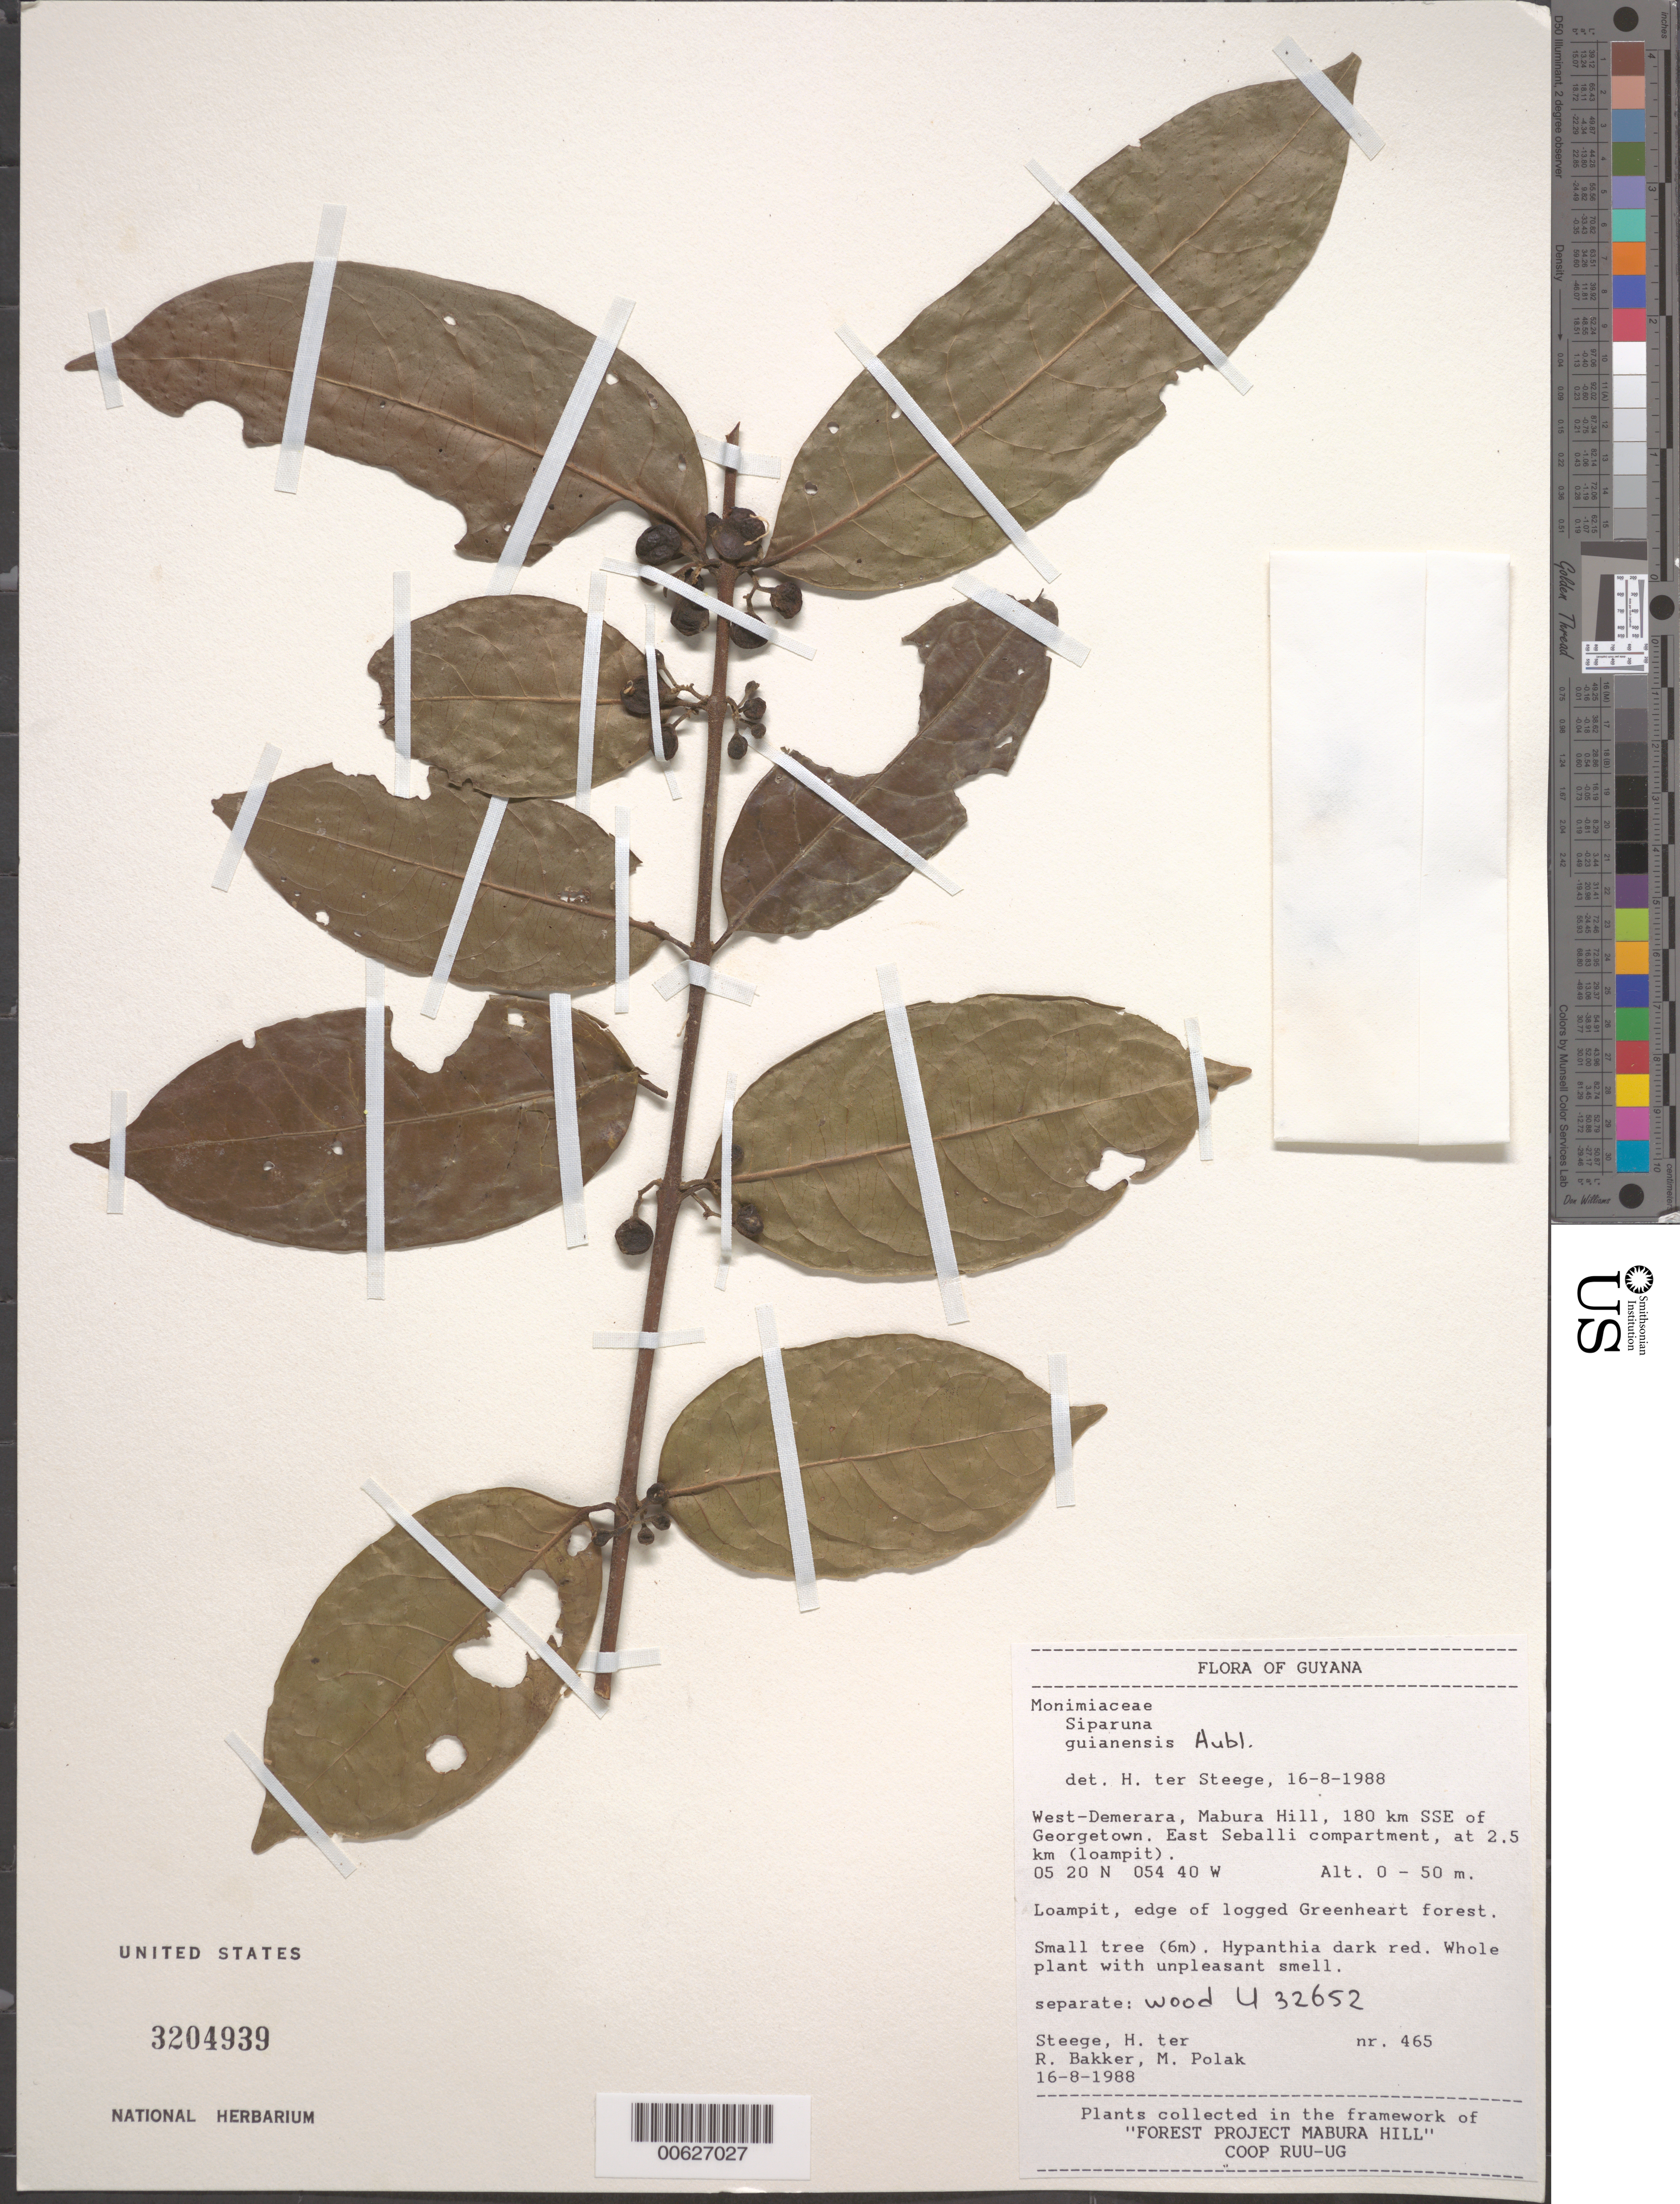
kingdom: Plantae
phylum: Tracheophyta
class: Magnoliopsida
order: Laurales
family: Siparunaceae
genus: Siparuna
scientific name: Siparuna guianensis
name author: Aubl.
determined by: Steege, H. ter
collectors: H. ter Steege, R. Bakker & K. Polák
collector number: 465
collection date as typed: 16-Aug-88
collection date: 1988-08-16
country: Guyana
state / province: U. Demerara-Berbice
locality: Mabura Hill, 180 km SSE of Georgetown, East Seballi compartment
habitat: Loampit, edge of logged Greenheart forest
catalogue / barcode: US 3204939